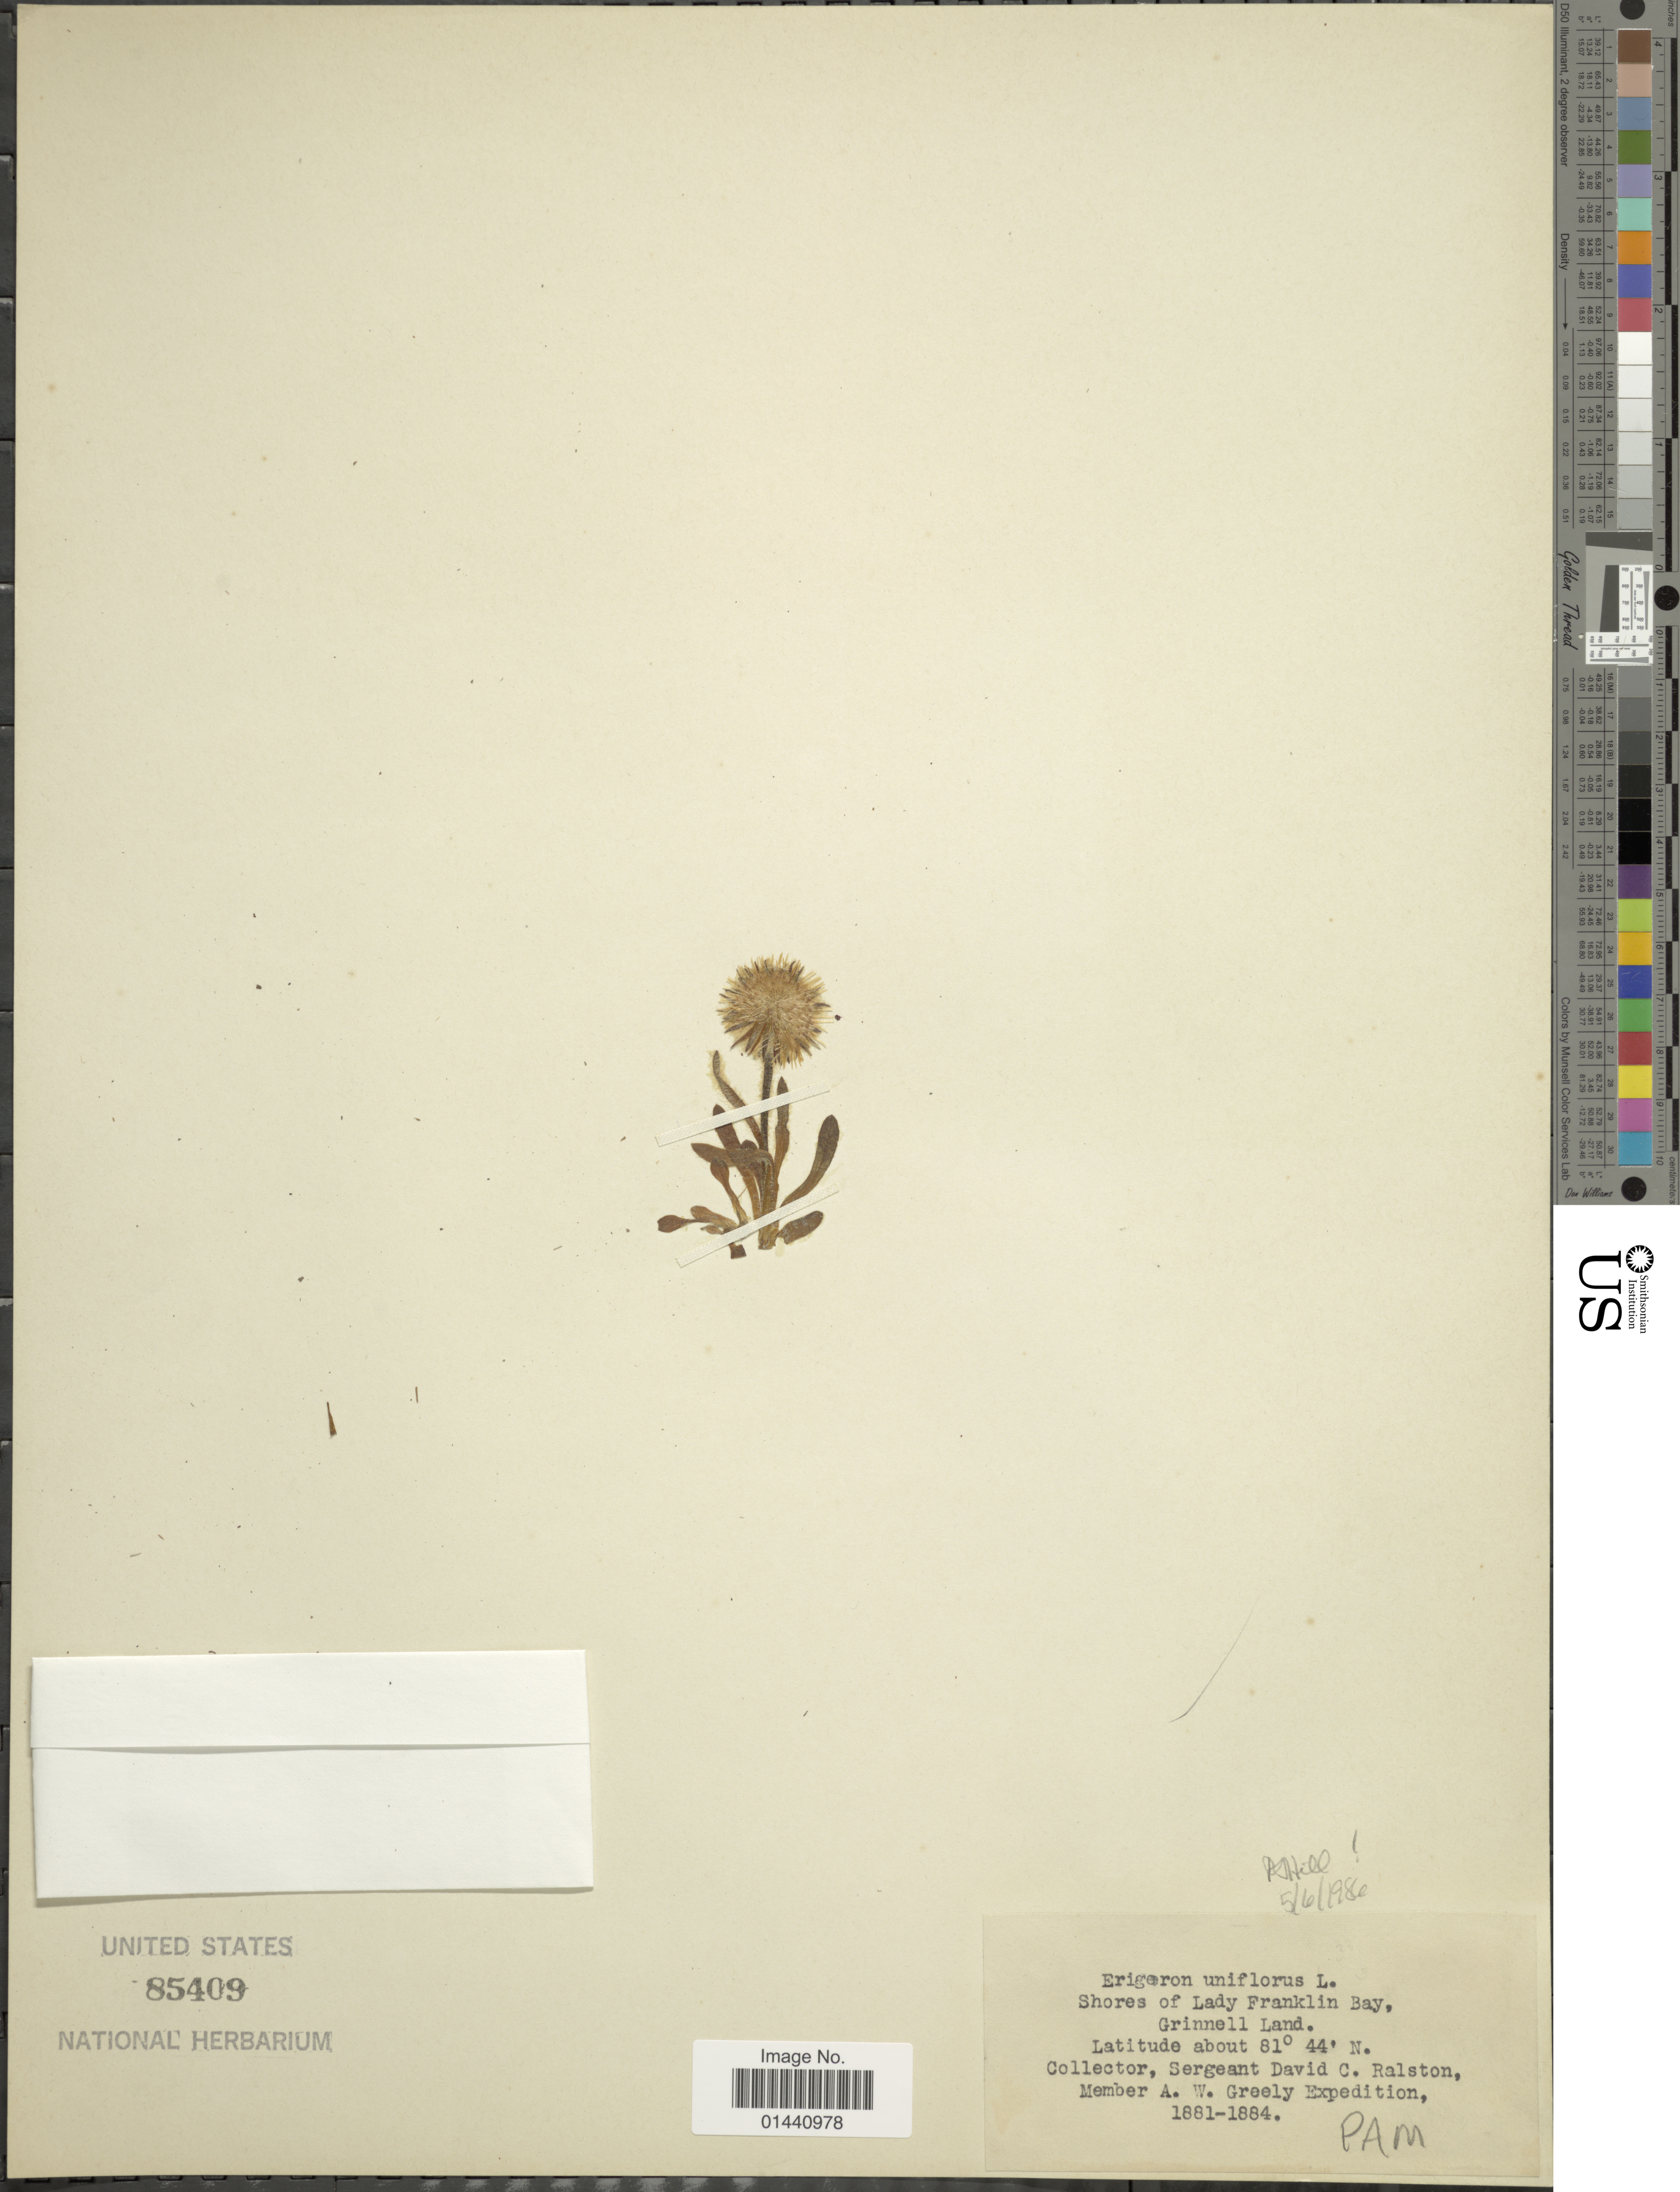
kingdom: Plantae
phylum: Tracheophyta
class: Magnoliopsida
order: Asterales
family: Asteraceae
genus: Erigeron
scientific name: Erigeron eriocephalus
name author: J. Vahl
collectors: D. Ralston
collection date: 1881/1884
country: Canada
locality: Shores of Lady Franklin Bay, Grinnell Land, Member A.W. Greely Expedition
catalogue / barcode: US 85409